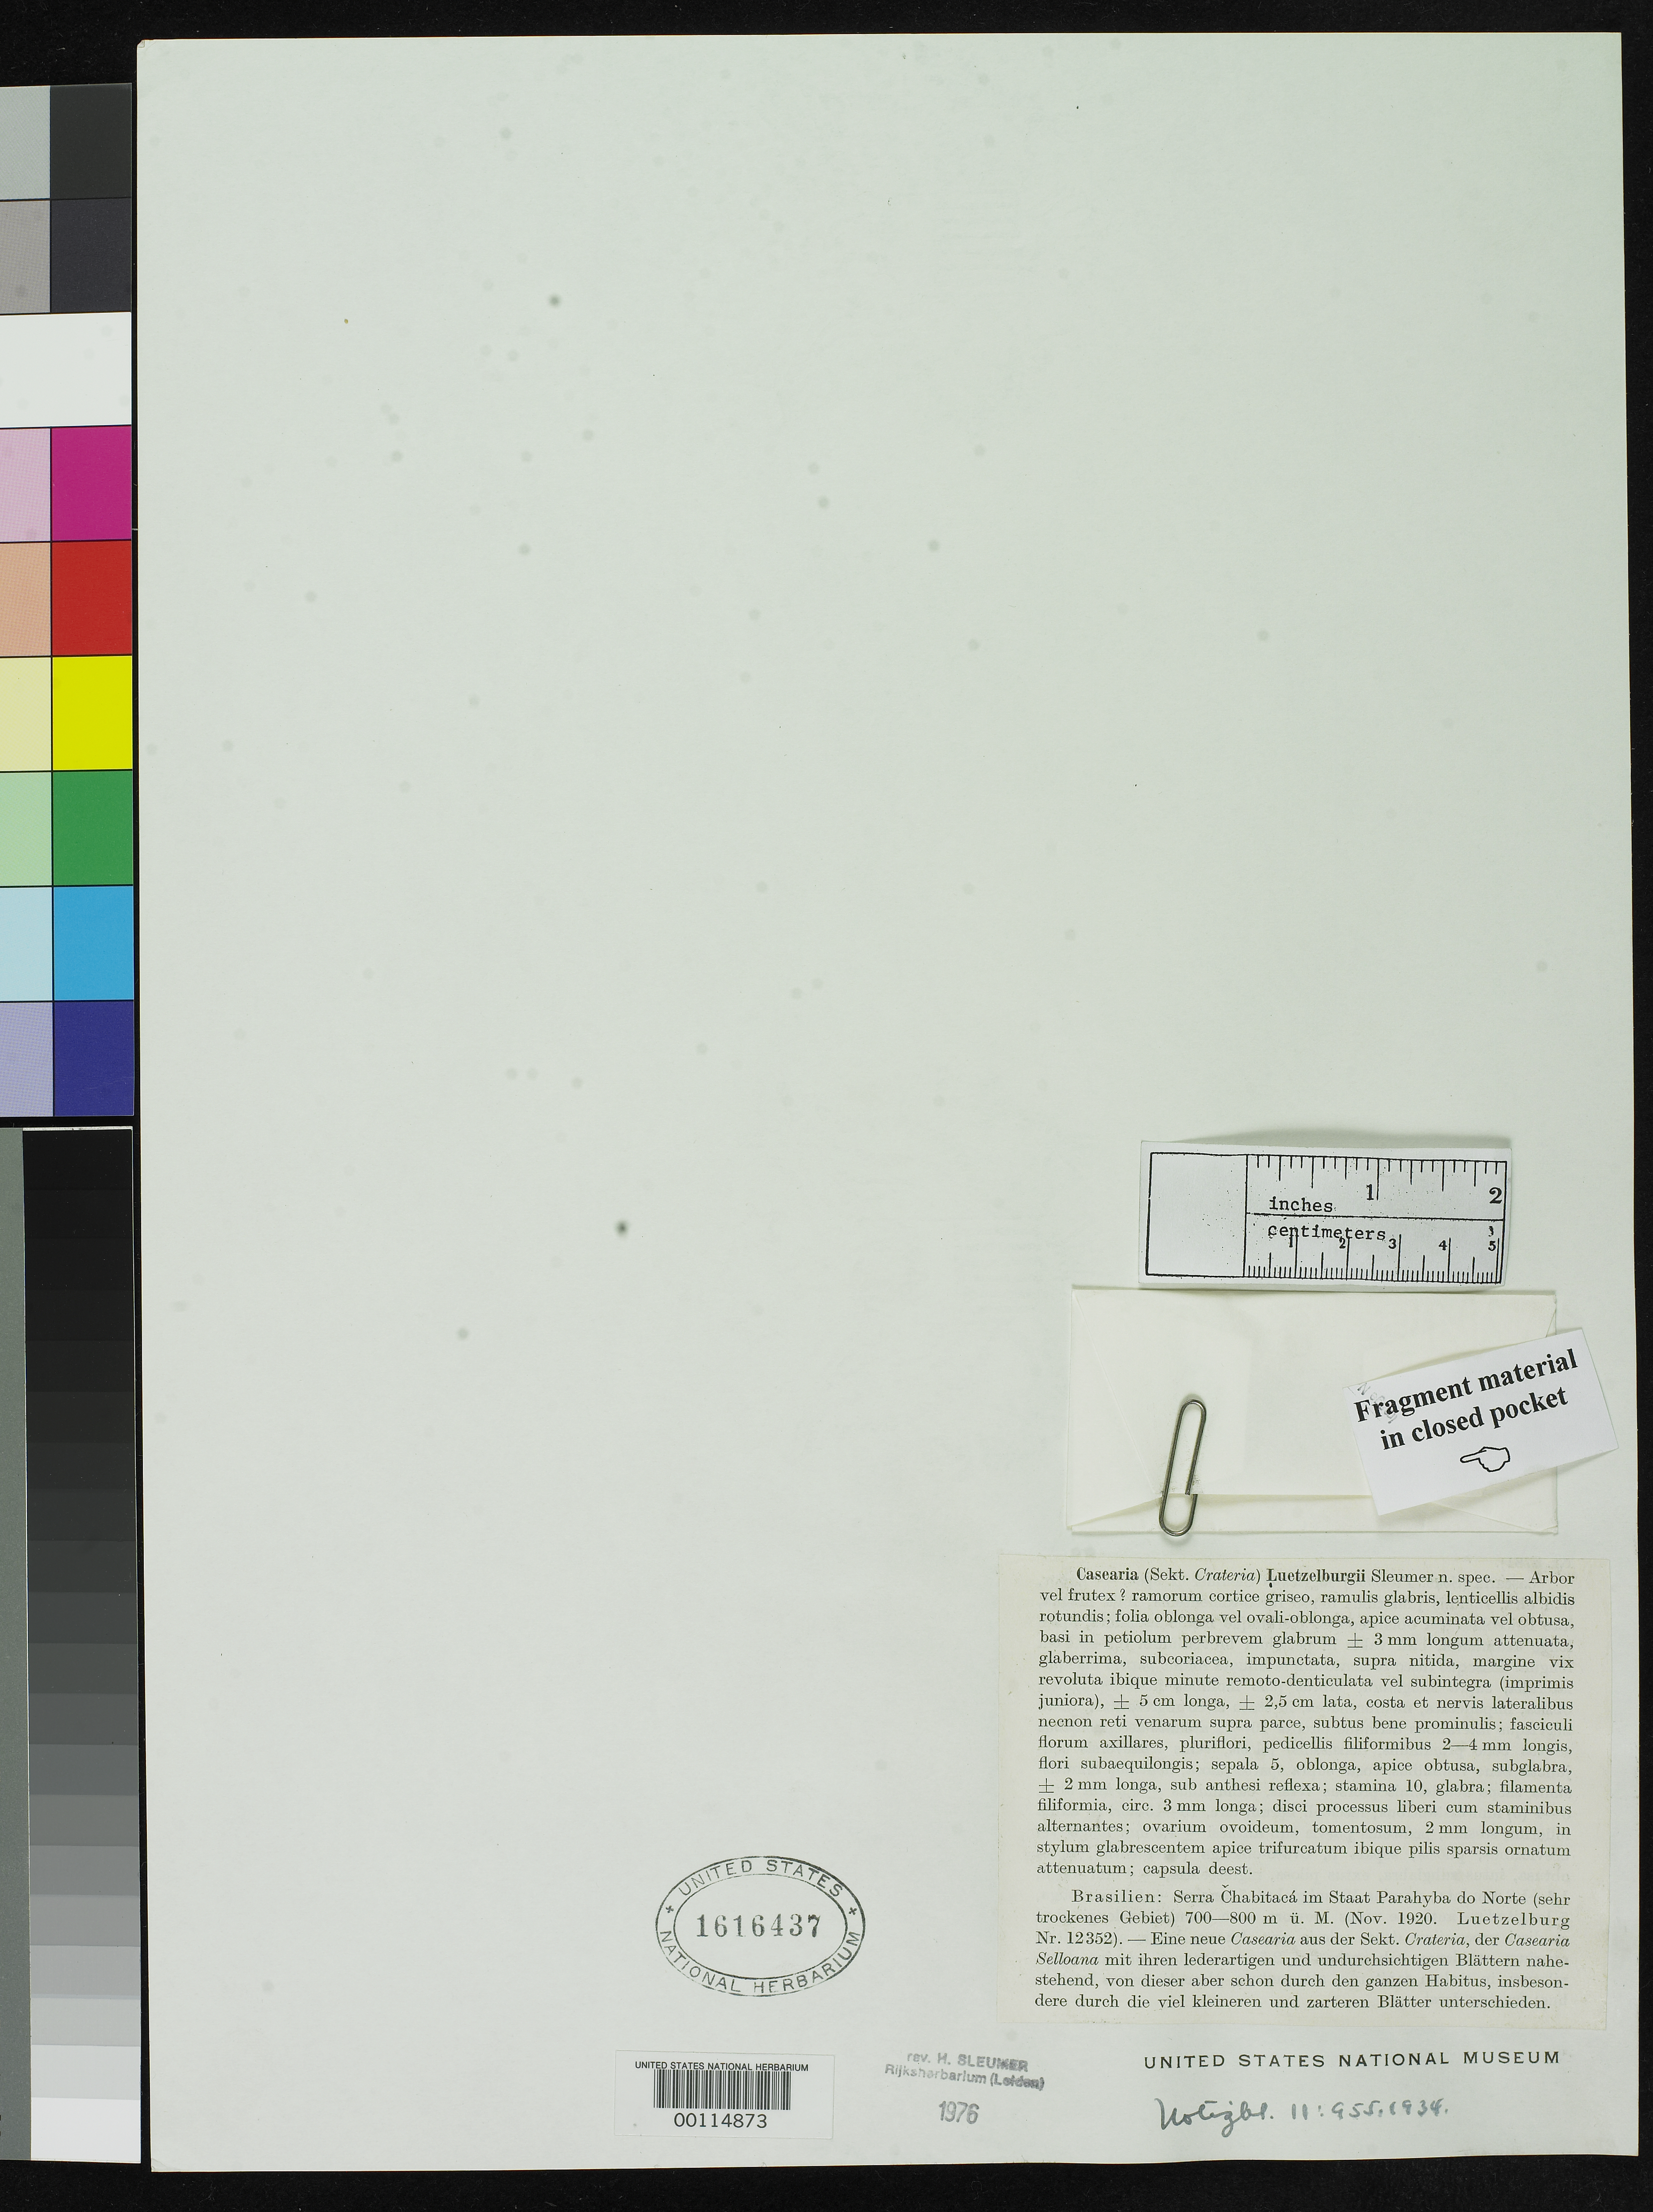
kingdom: Plantae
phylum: Tracheophyta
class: Magnoliopsida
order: Malpighiales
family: Salicaceae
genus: Casearia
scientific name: Casearia luetzelburgii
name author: Sleumer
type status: Type Fragment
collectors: P. von Luetzelburg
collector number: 12352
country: Brazil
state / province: Paraíba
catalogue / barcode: US 1616437